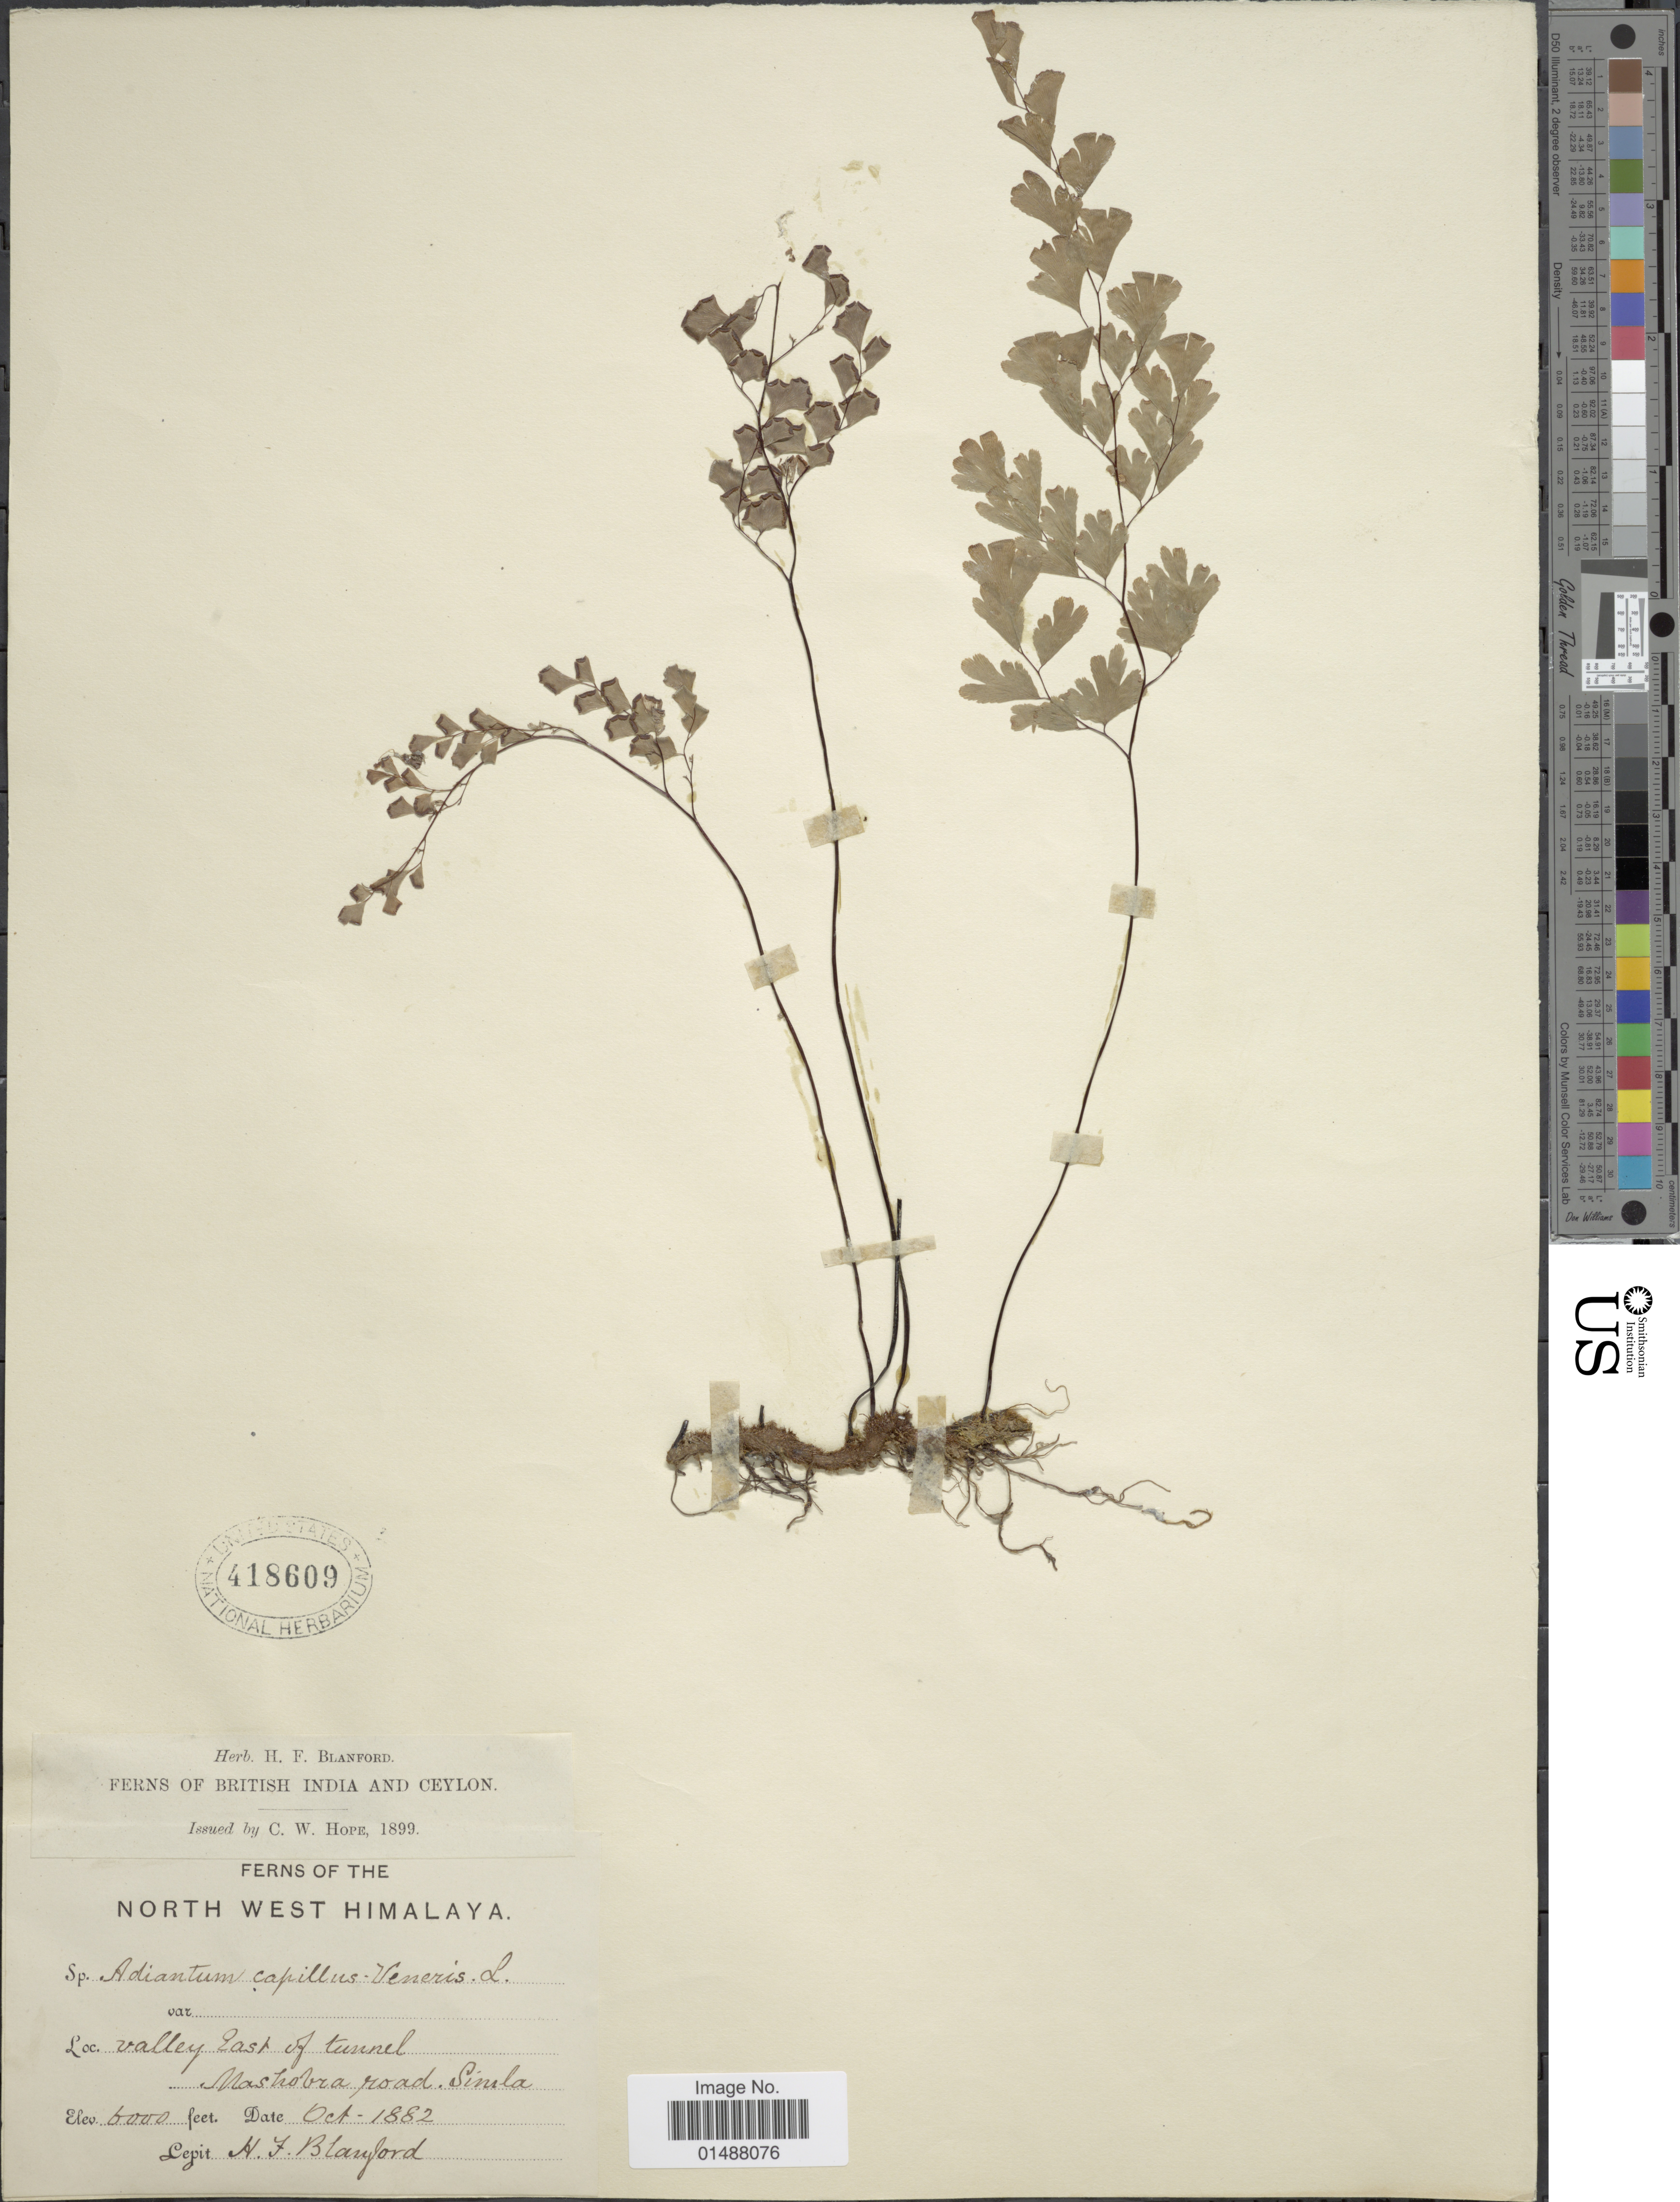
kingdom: Plantae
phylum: Tracheophyta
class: Polypodiopsida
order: Polypodiales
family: Pteridaceae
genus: Adiantum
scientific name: Adiantum capillus-veneris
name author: L.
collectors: H. Blanford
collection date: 1882-10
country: India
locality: North West Himalaya, British India, Valley East of tunnel, Mashobra road, Simla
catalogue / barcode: US 418609